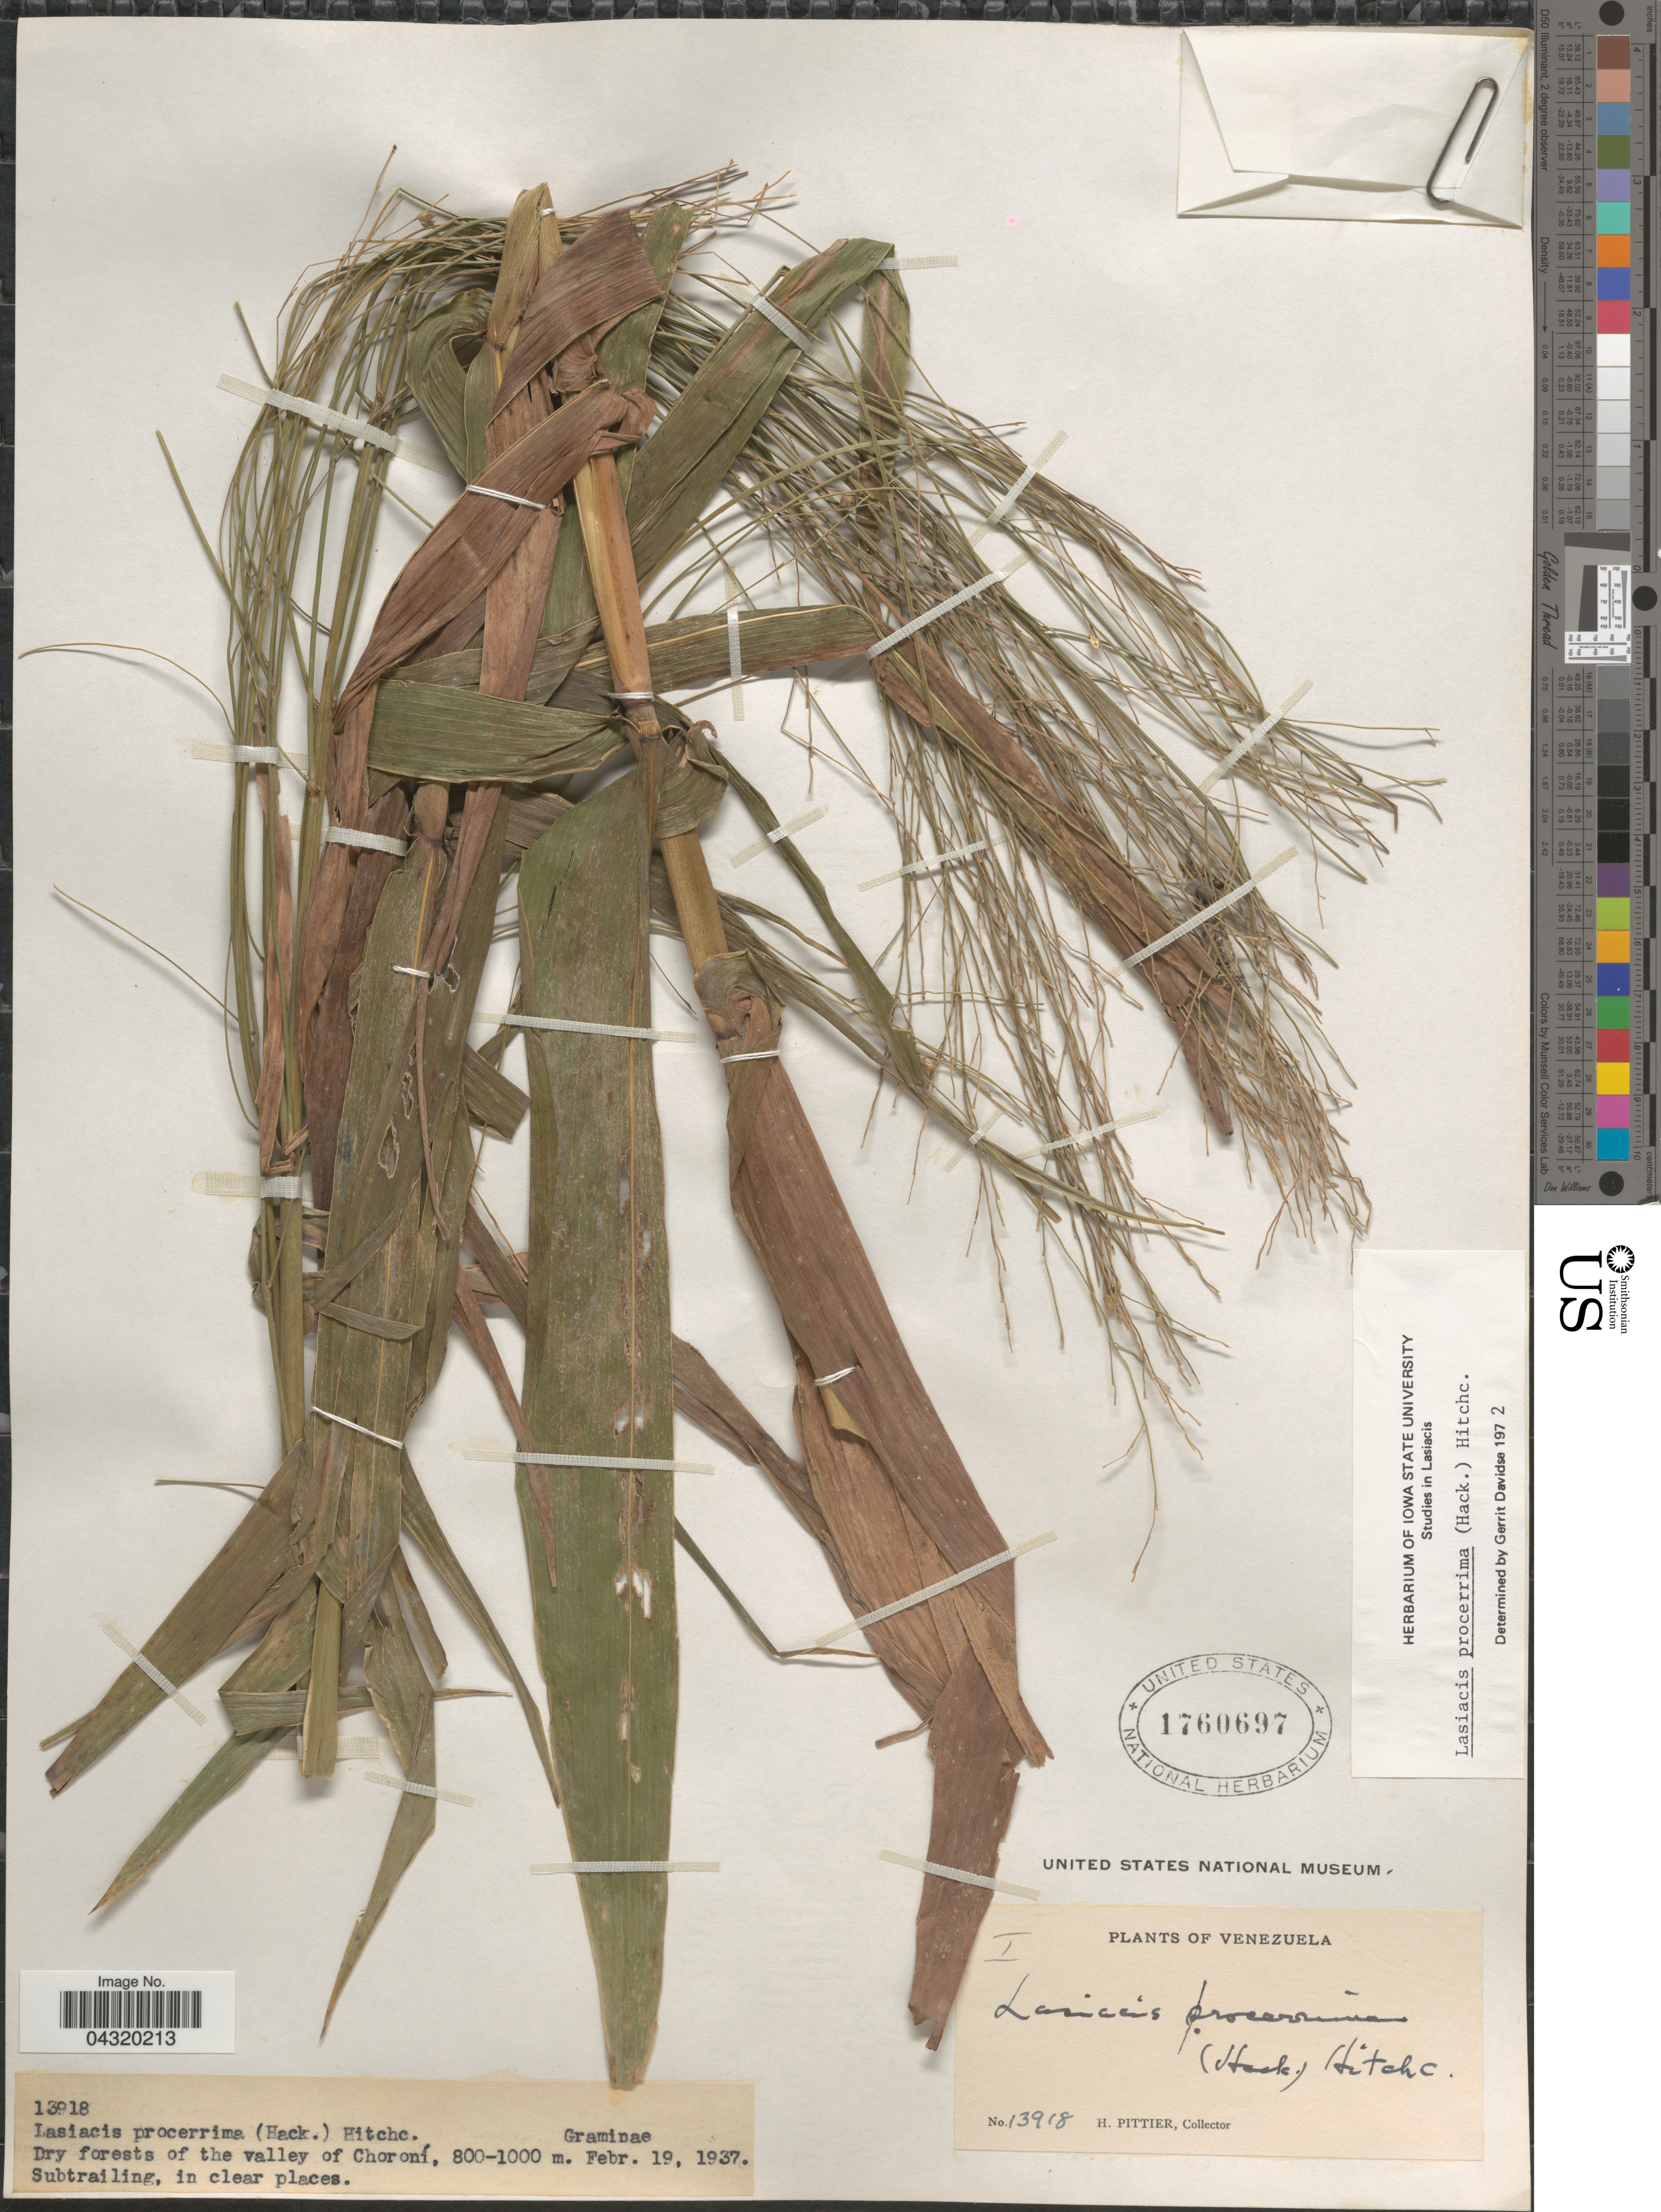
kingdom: Plantae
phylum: Tracheophyta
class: Liliopsida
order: Poales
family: Poaceae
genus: Lasiacis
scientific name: Lasiacis procerrima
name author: (Hack.) Hitchc.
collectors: H. F. Pittier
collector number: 13918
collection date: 1937-02-19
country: Venezuela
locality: Dry forests of the valley of Choroní.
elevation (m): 800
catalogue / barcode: US 1760697